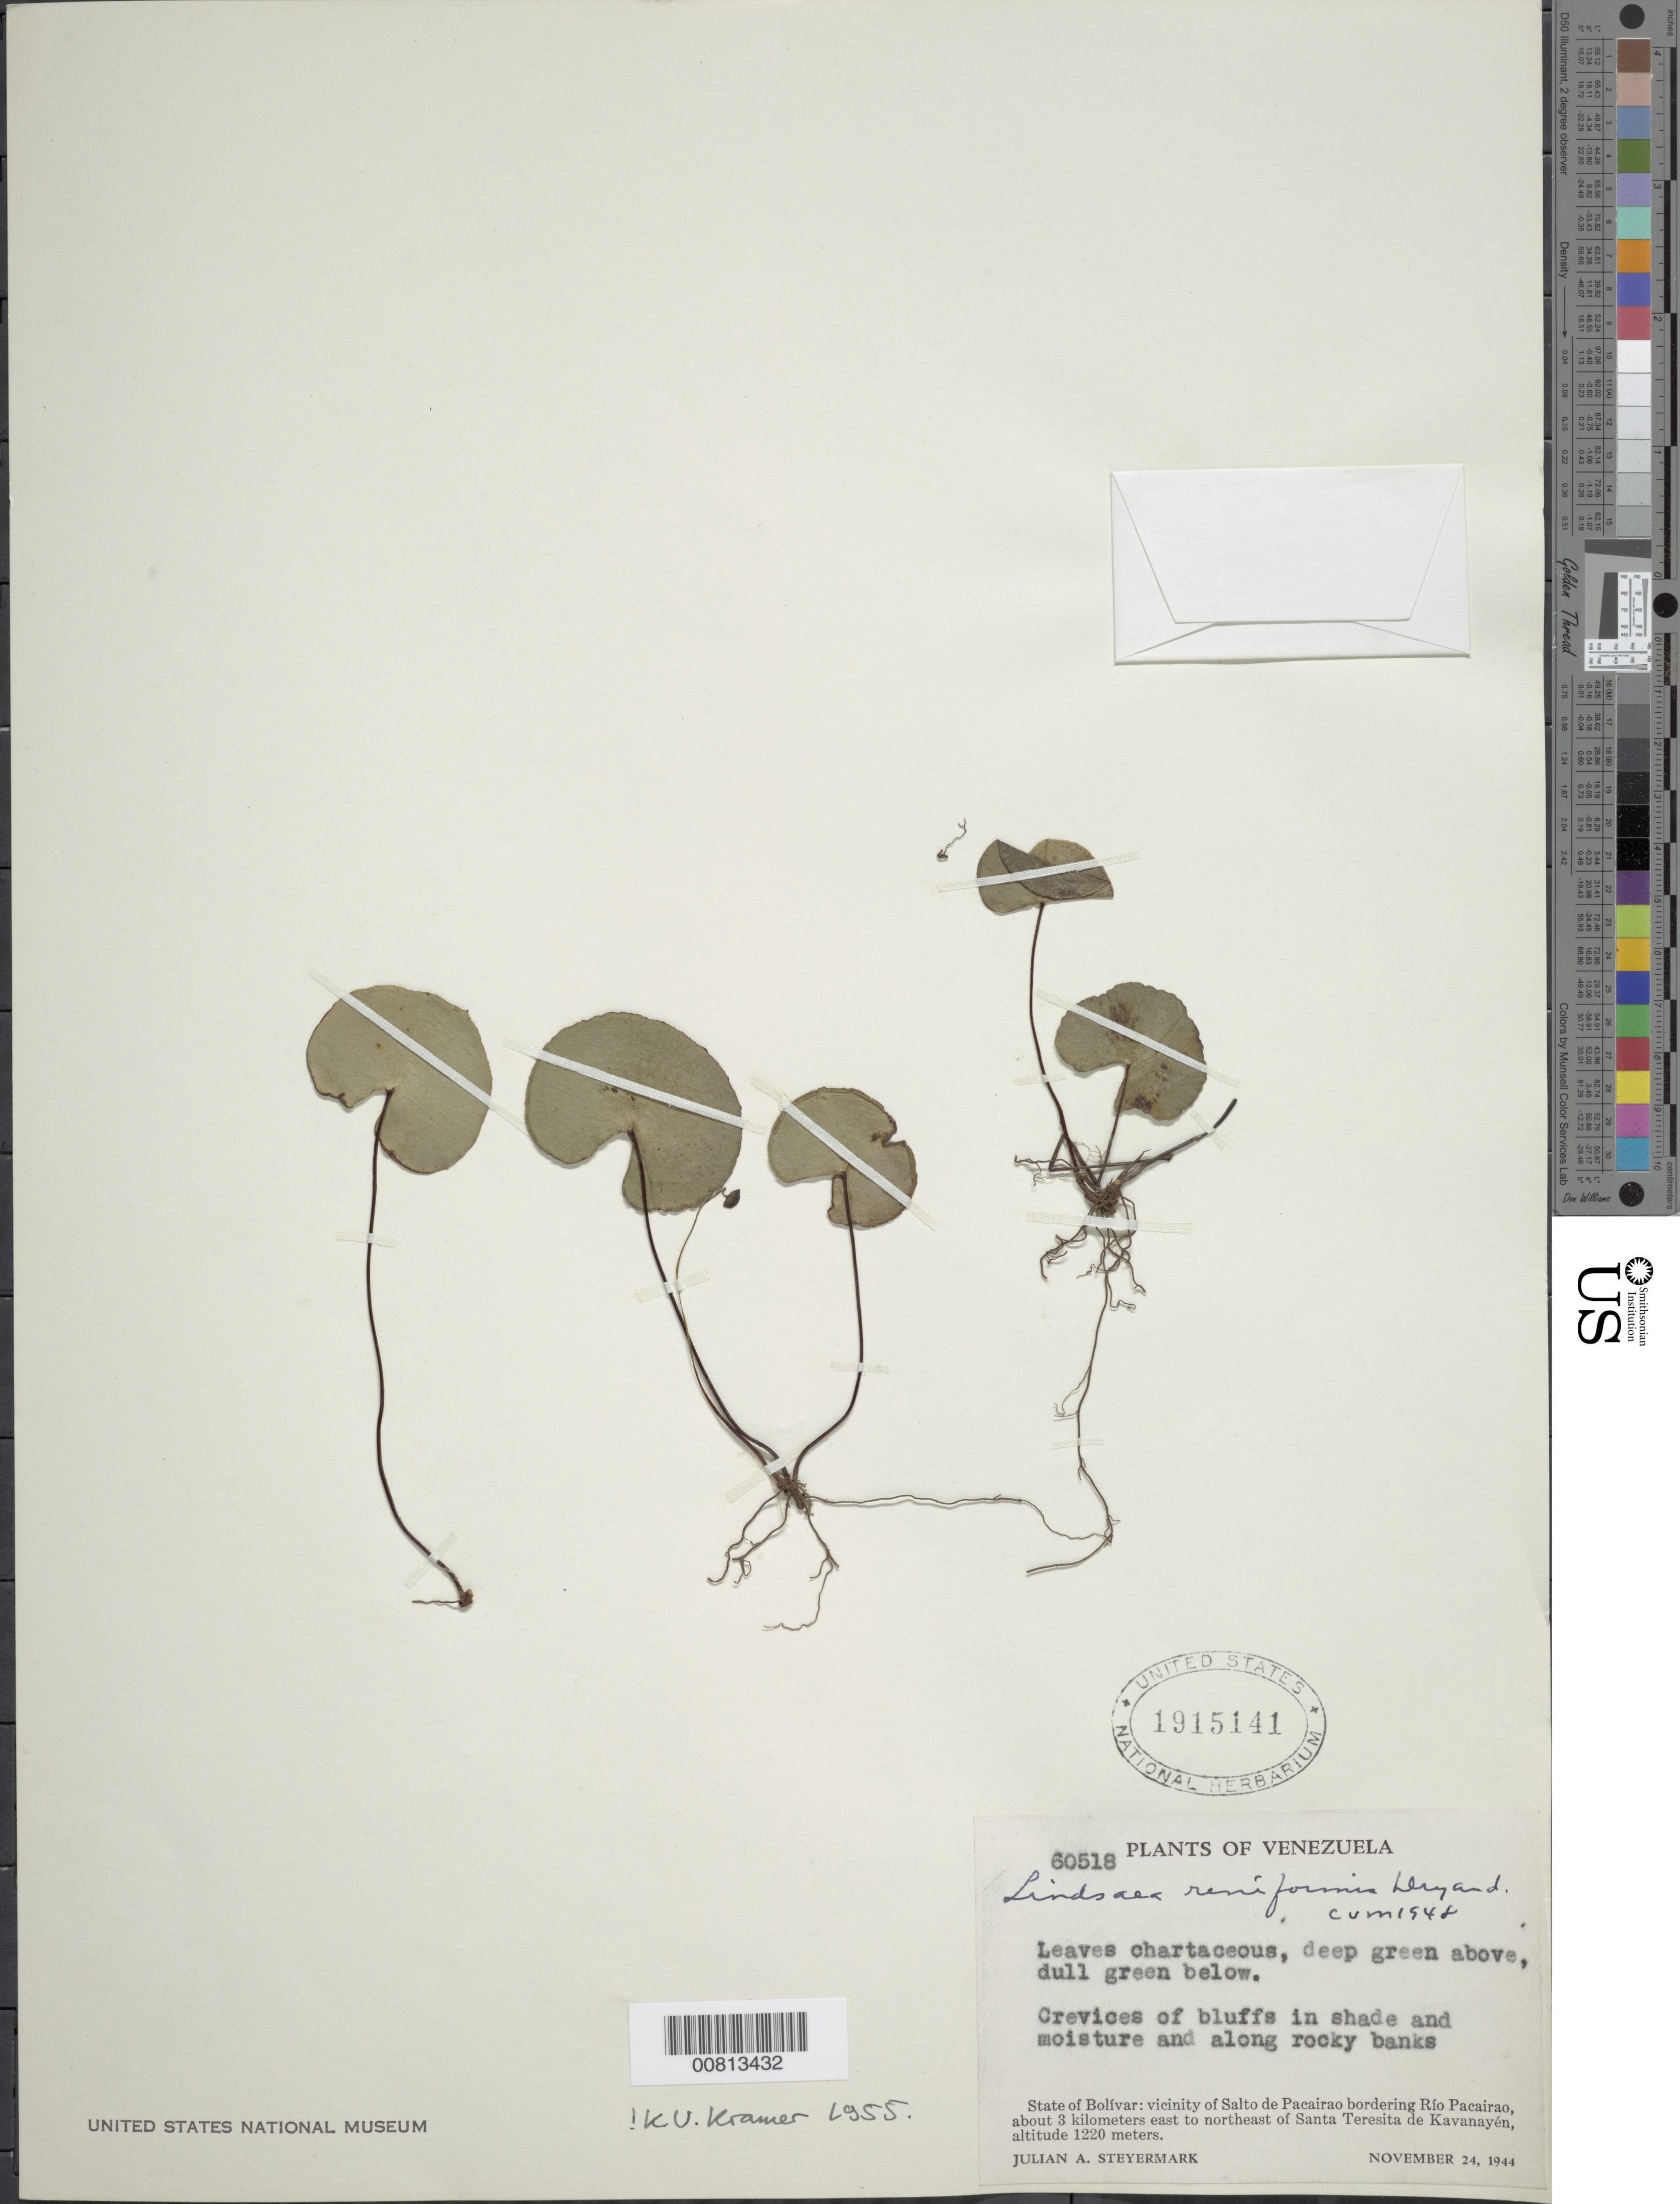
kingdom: Plantae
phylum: Tracheophyta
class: Polypodiopsida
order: Polypodiales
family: Lindsaeaceae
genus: Lindsaea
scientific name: Lindsaea reniformis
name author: Dryand.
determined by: Kramer, K. U.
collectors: J. Steyermark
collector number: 60518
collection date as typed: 24-Nov-44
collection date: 1944-11-24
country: Venezuela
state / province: Bolívar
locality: Salto Pacairao, along Río Pacairao, 3 km E-NE of Santa Teresita de Kavanayén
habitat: Crevices of bluffs in shade and moisture and along rocky banks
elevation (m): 1220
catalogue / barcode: US 1915141